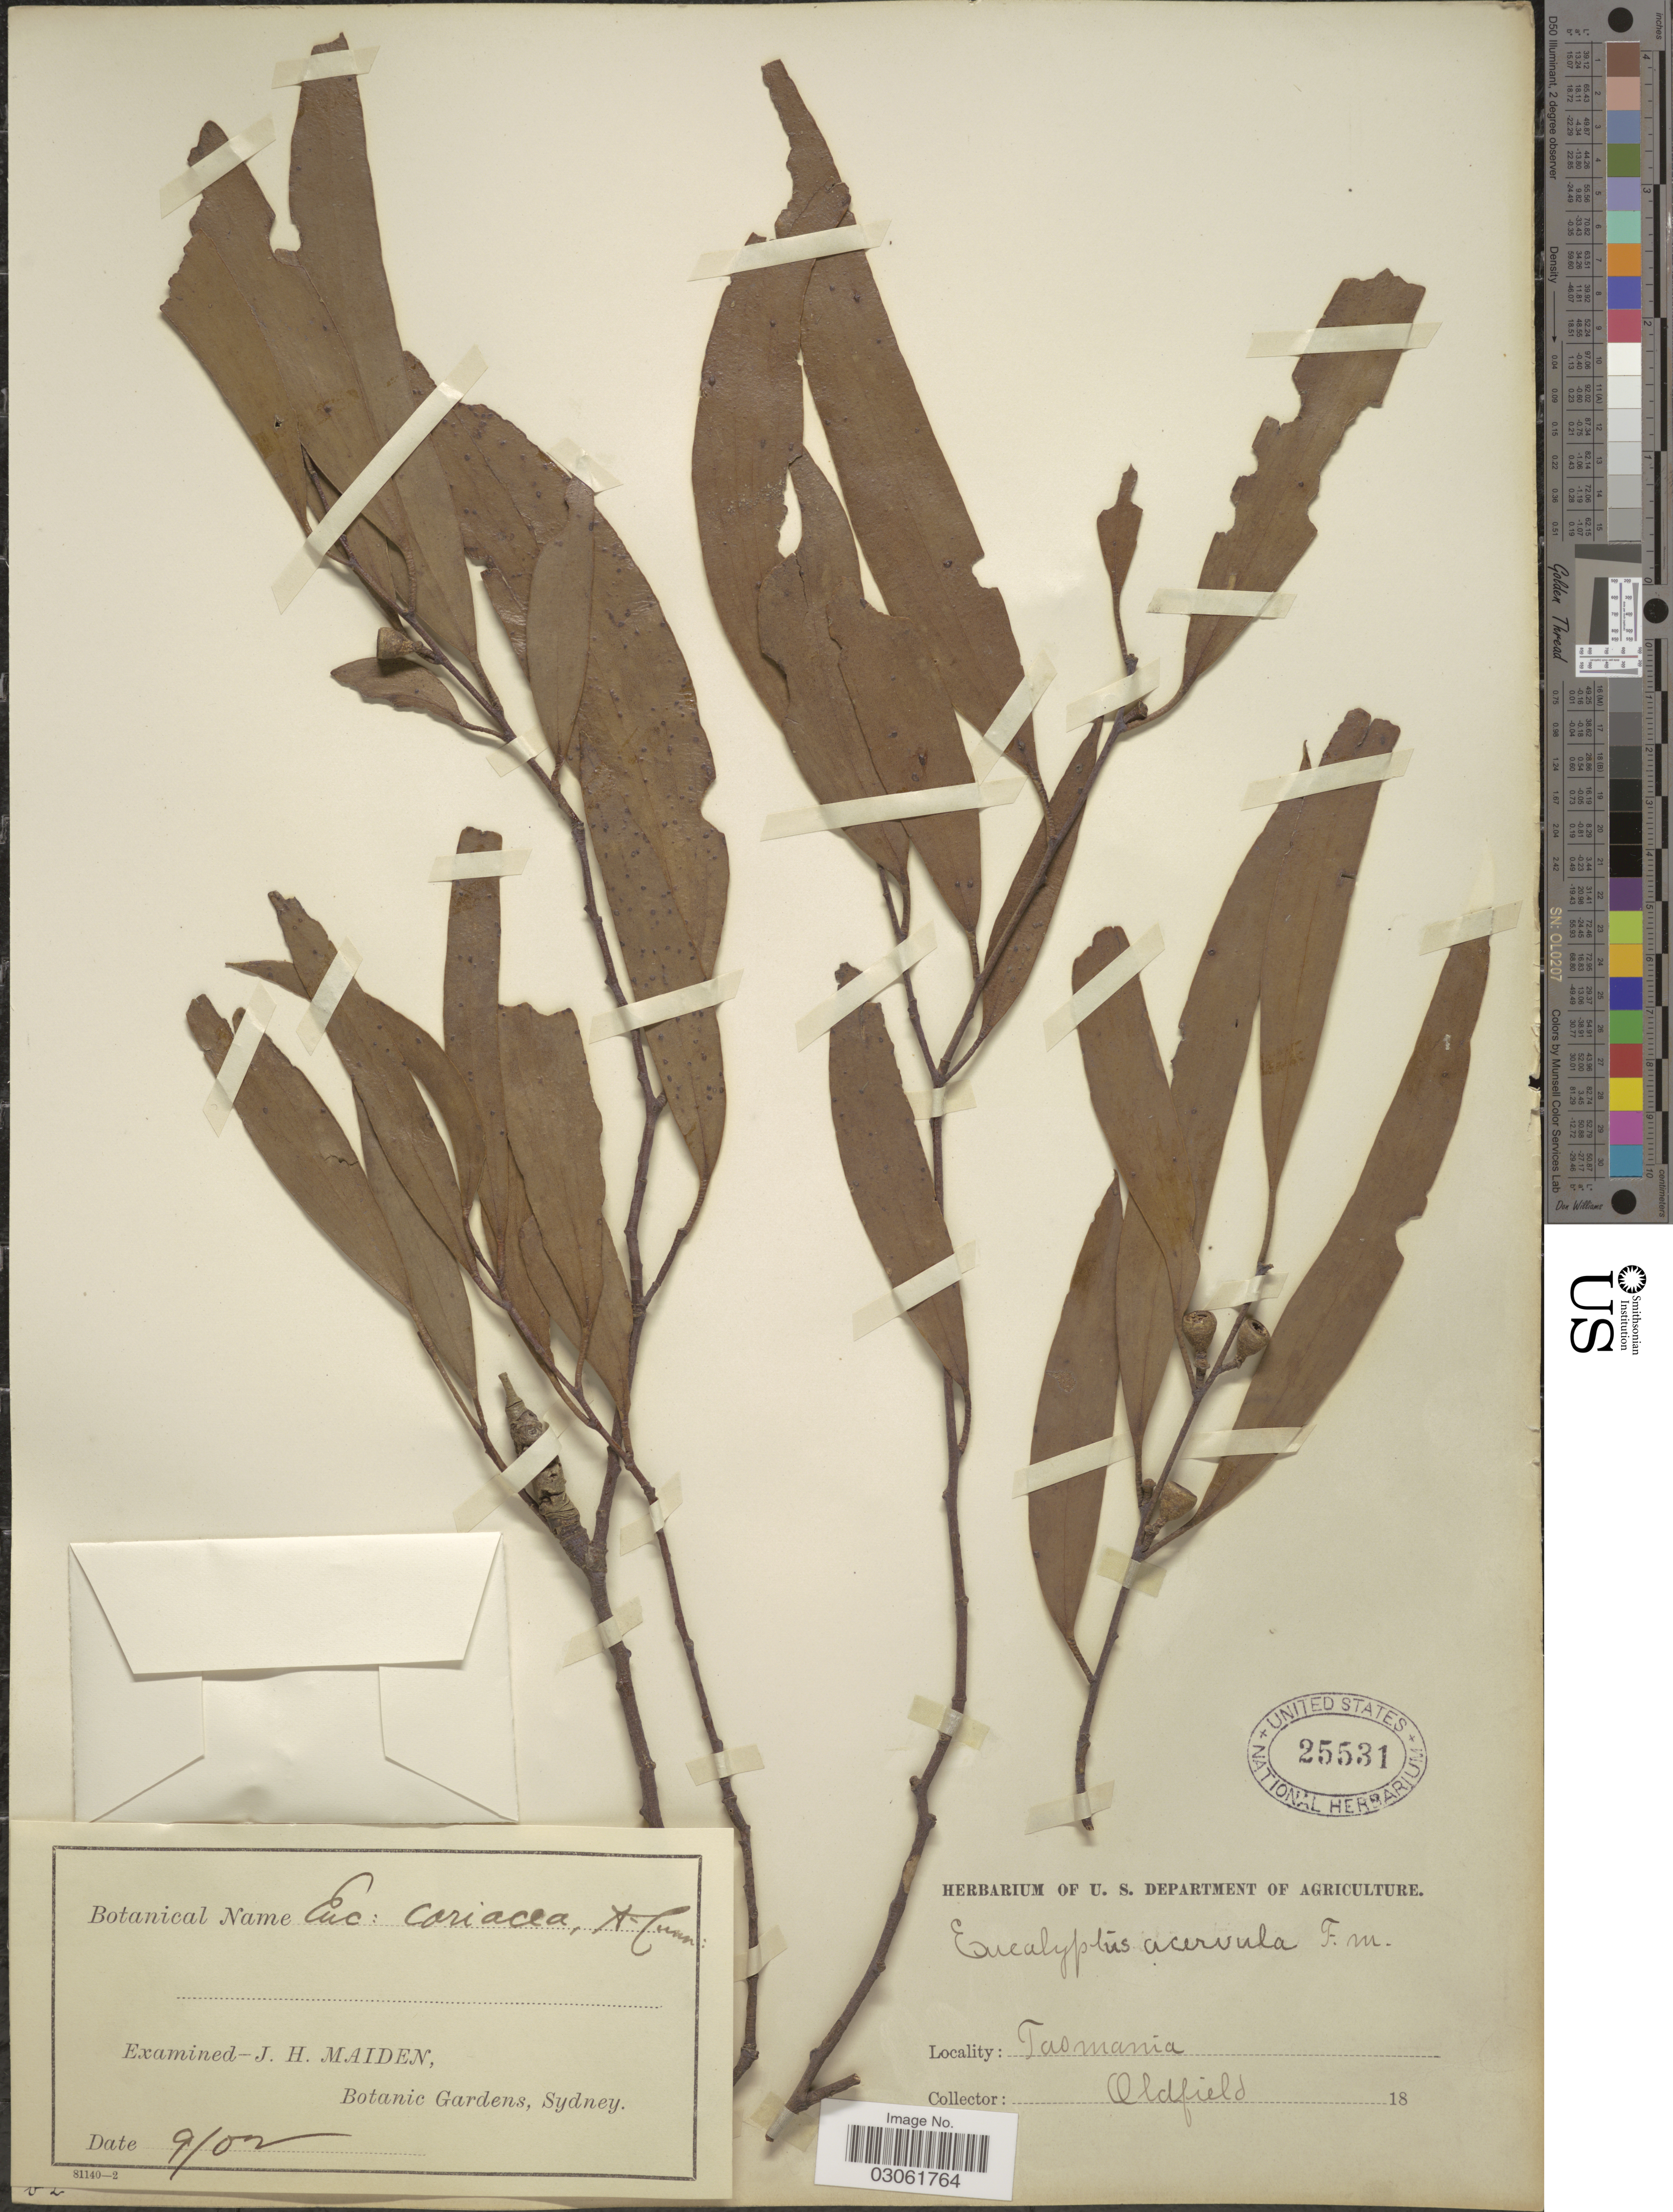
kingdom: Plantae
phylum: Tracheophyta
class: Magnoliopsida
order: Myrtales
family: Myrtaceae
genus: Eucalyptus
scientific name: Eucalyptus pauciflora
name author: Sieber ex Spreng.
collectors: Oldfield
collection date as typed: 18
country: Australia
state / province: Tasmania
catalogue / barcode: US 25531